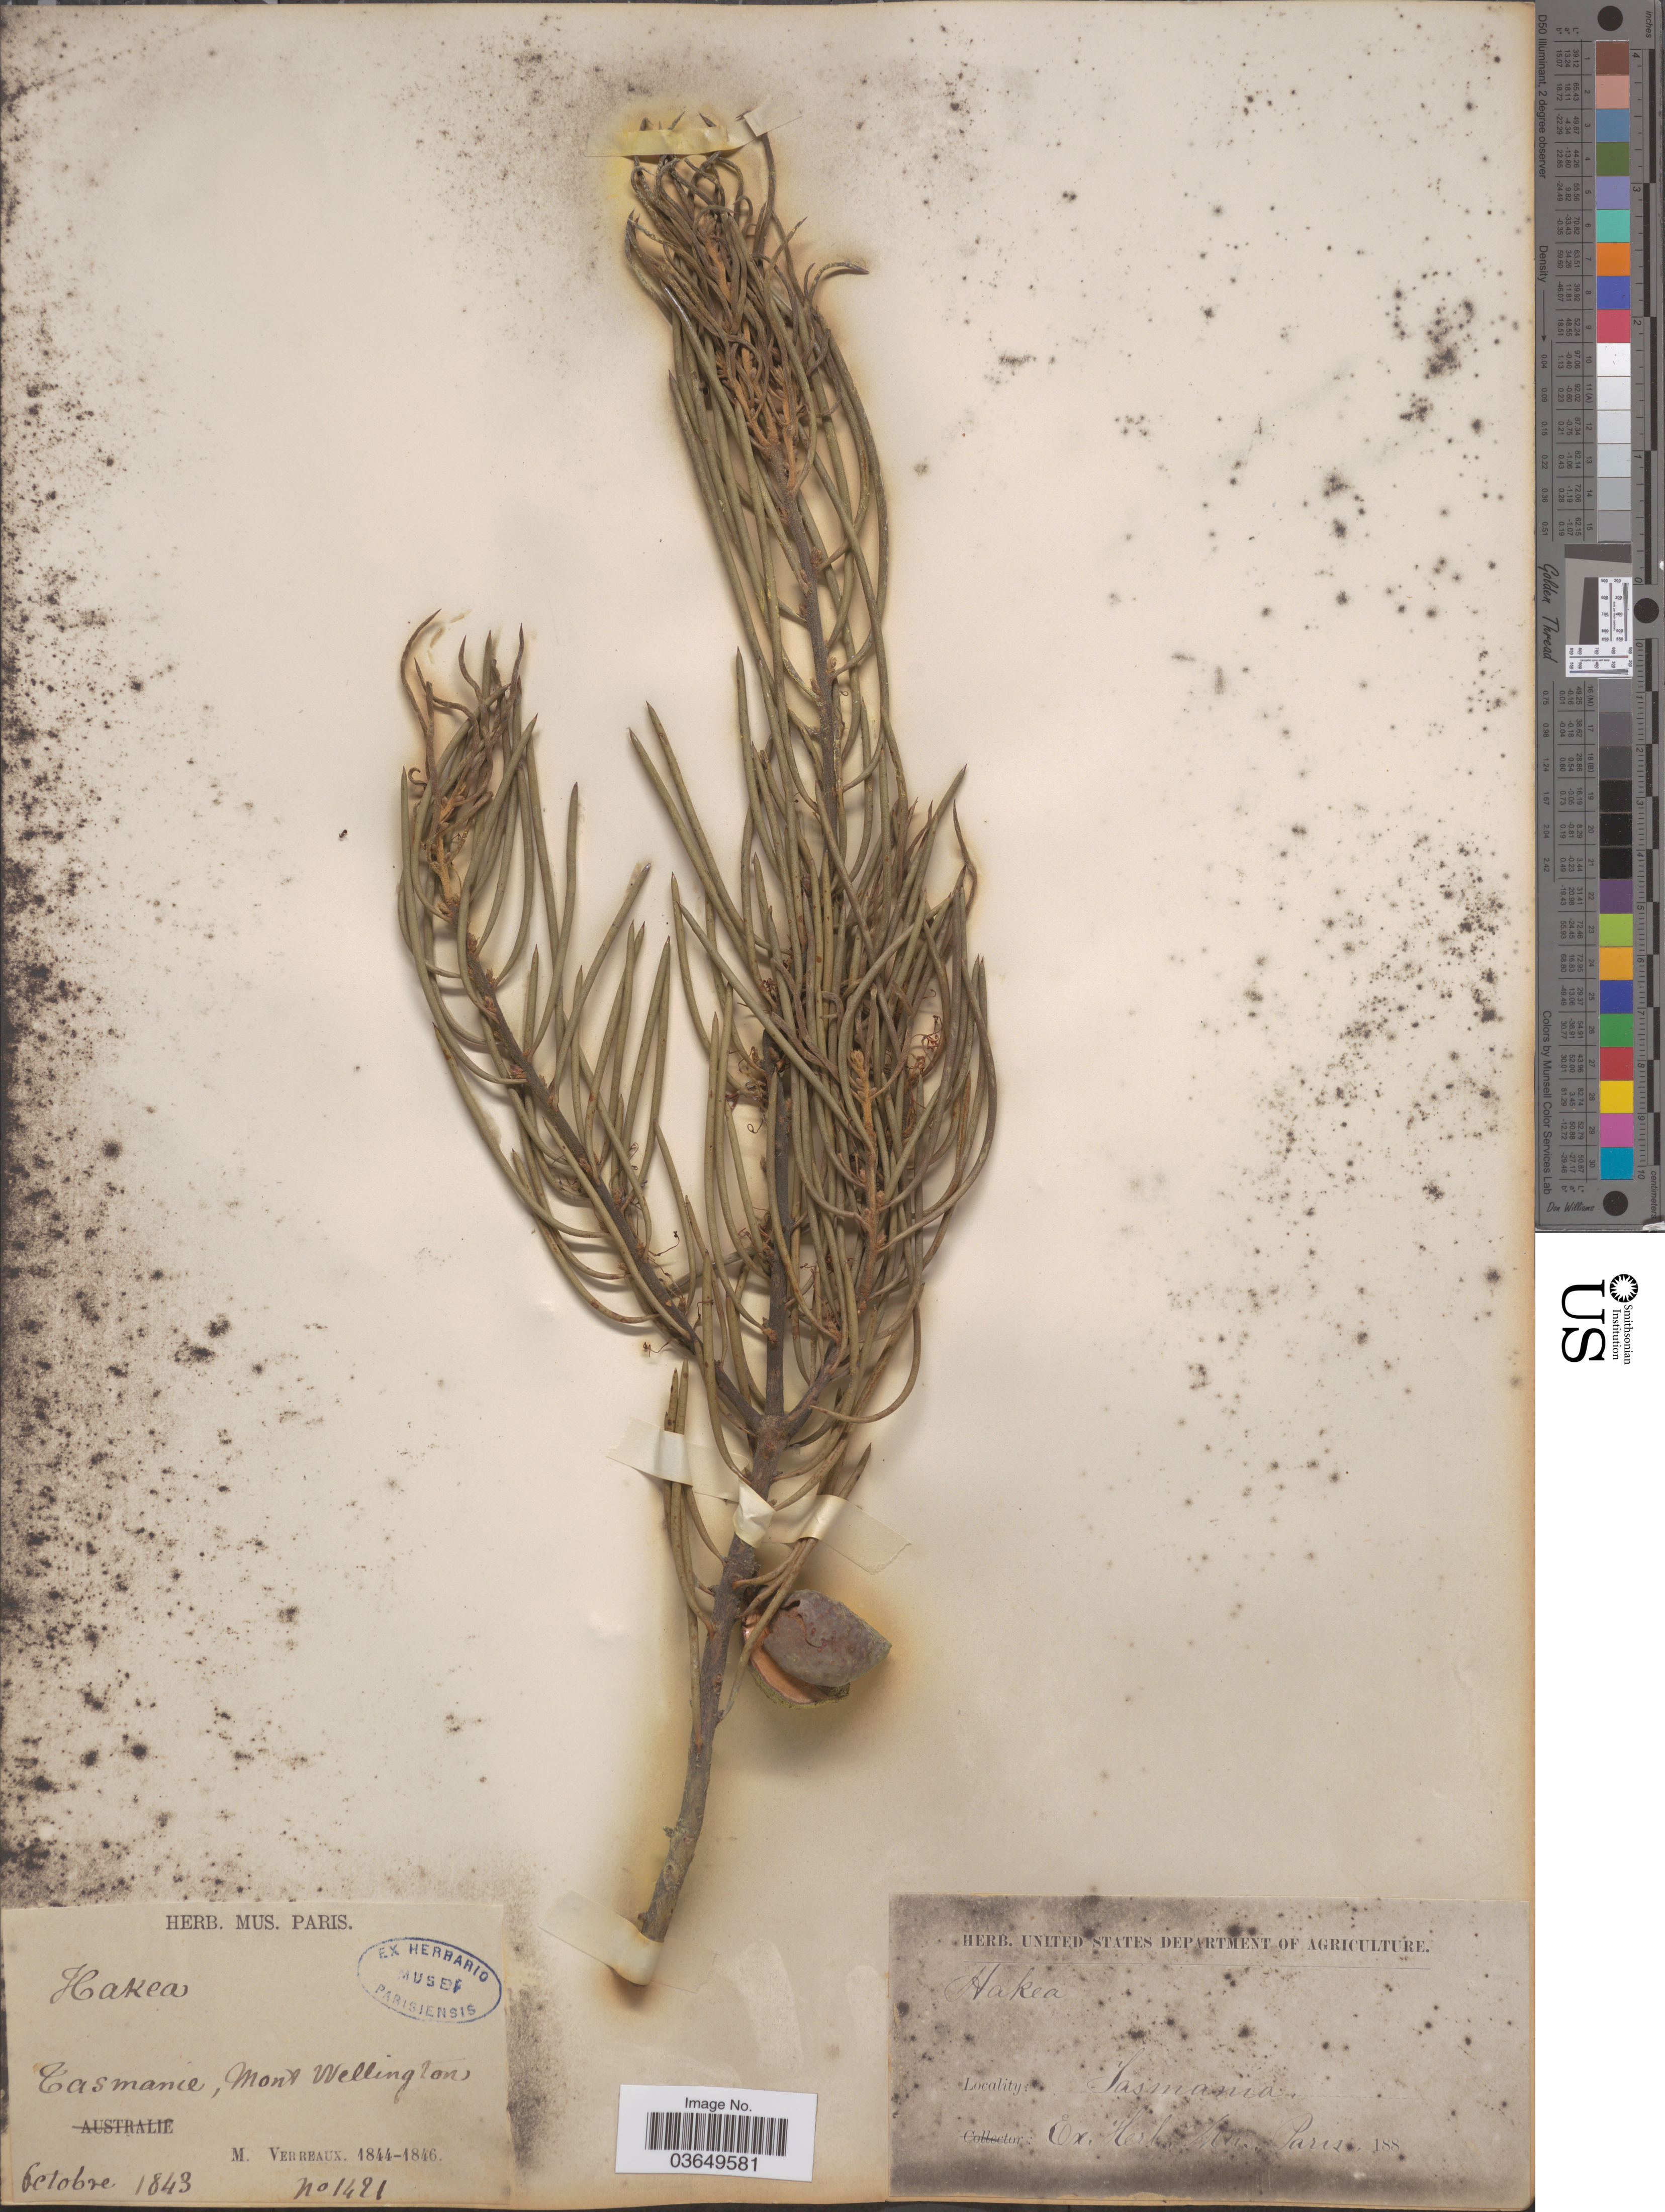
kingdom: Plantae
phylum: Tracheophyta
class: Magnoliopsida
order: Proteales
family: Proteaceae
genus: Hakea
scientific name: Hakea sp.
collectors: M. Verreaux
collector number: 1421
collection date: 1843-10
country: Australia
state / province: Tasmania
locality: Mont Wellington.